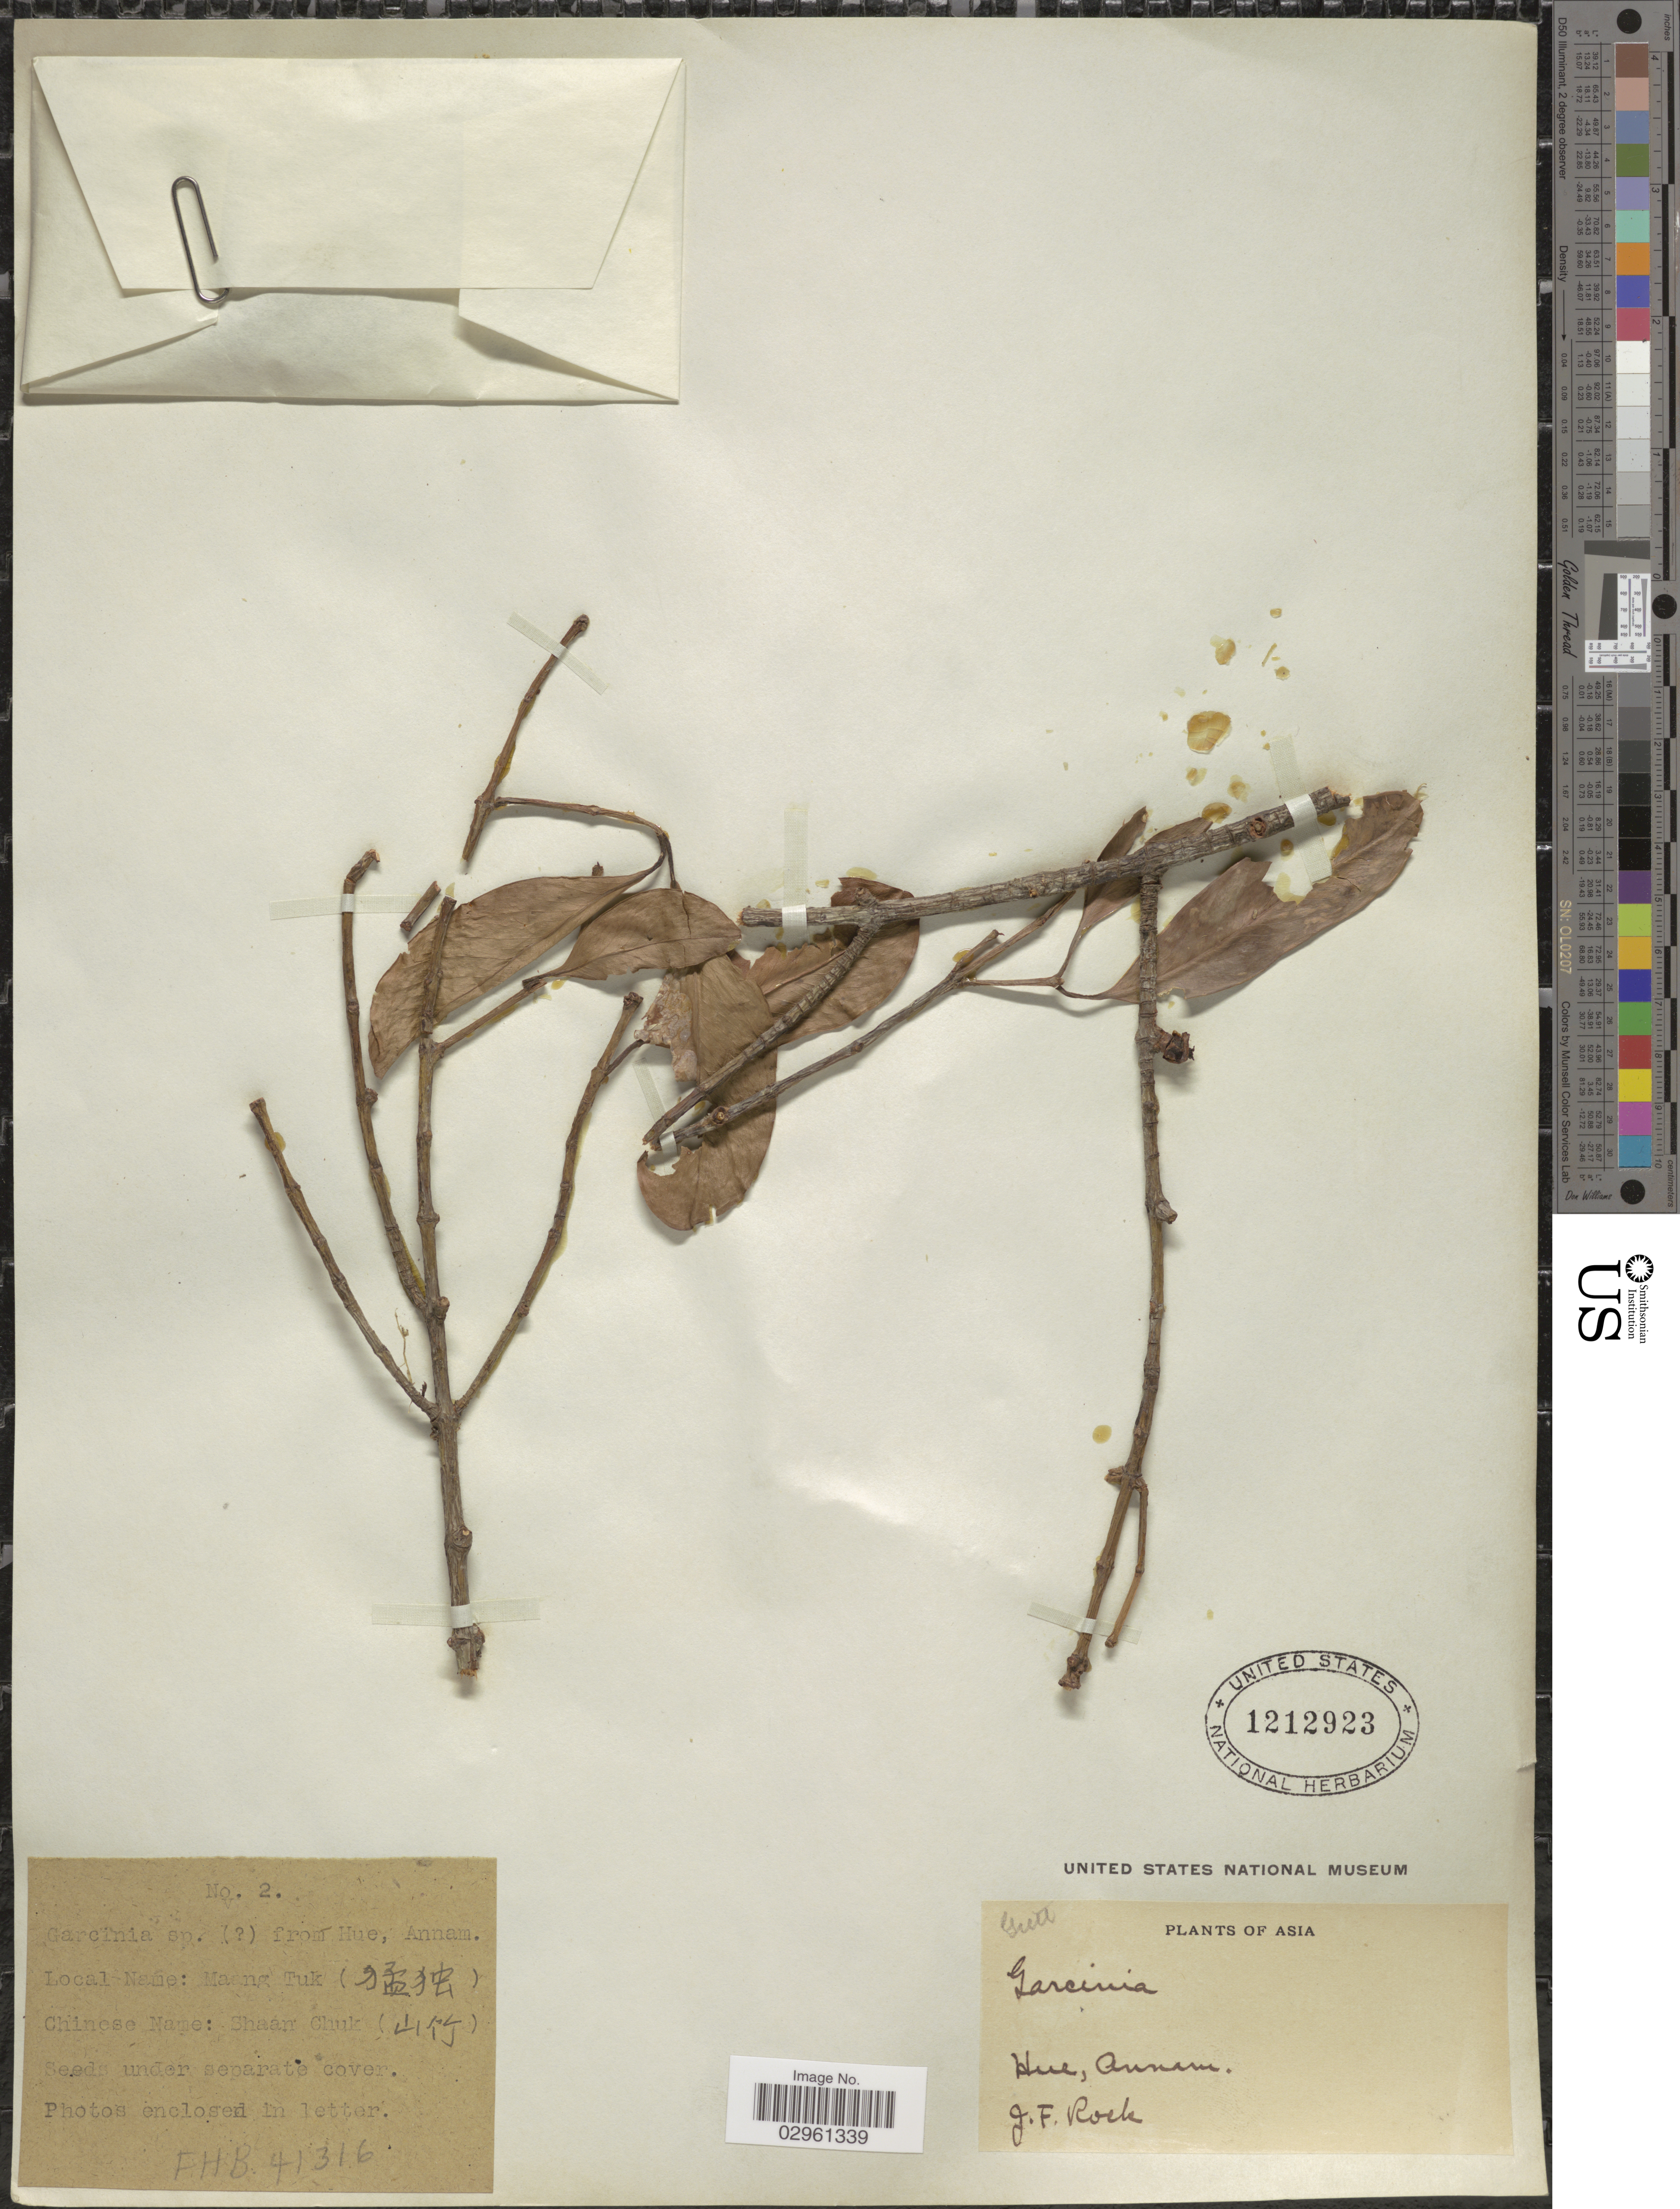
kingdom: Plantae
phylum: Tracheophyta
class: Magnoliopsida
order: Malpighiales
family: Clusiaceae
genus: Garcinia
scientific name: Garcinia sp.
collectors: J. Rock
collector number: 2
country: Vietnam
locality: Hue, Annam.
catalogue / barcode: US 1212923